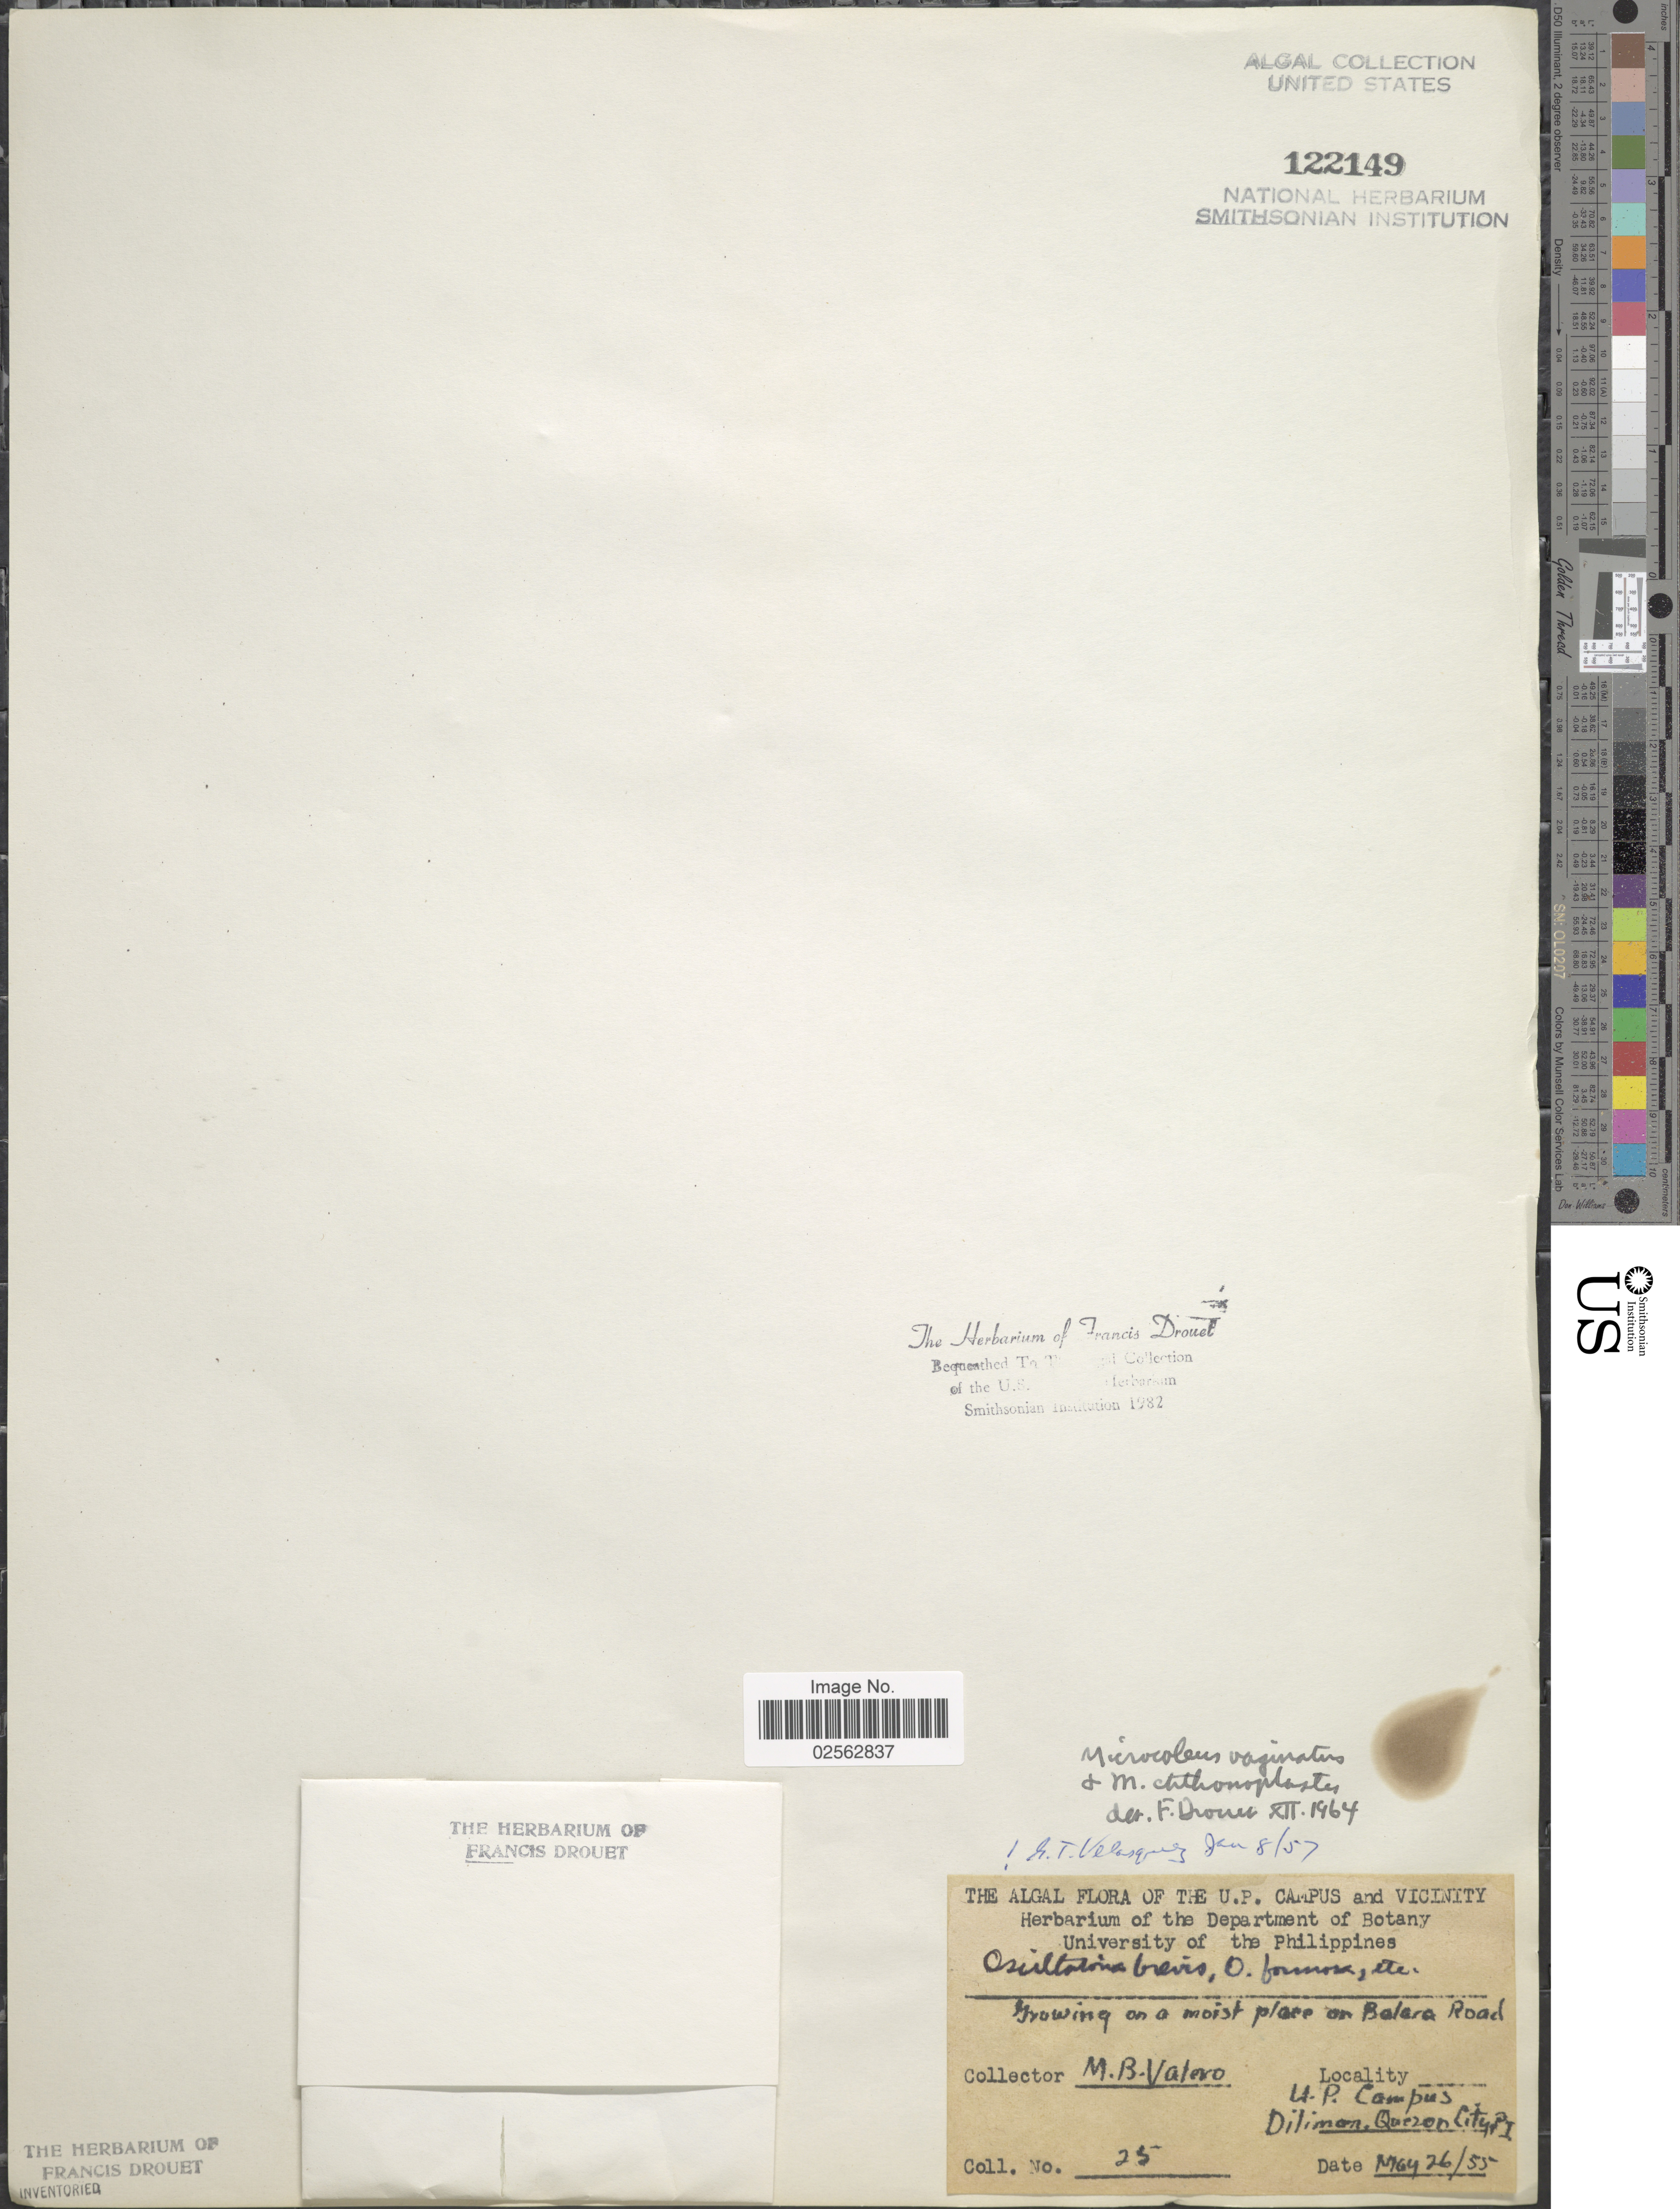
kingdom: Bacteria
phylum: Cyanobacteria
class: Cyanobacteriia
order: Cyanobacteriales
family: Microcoleaceae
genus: Microcoleus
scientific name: Microcoleus vaginatus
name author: (Vaucher) Gomont ex Gomont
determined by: Drouet, F. E.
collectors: M. Valero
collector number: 25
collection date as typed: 26 May 1955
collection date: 1955-05-26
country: Philippines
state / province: National Capital Region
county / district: Quezon City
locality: Quezon city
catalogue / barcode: US 122149